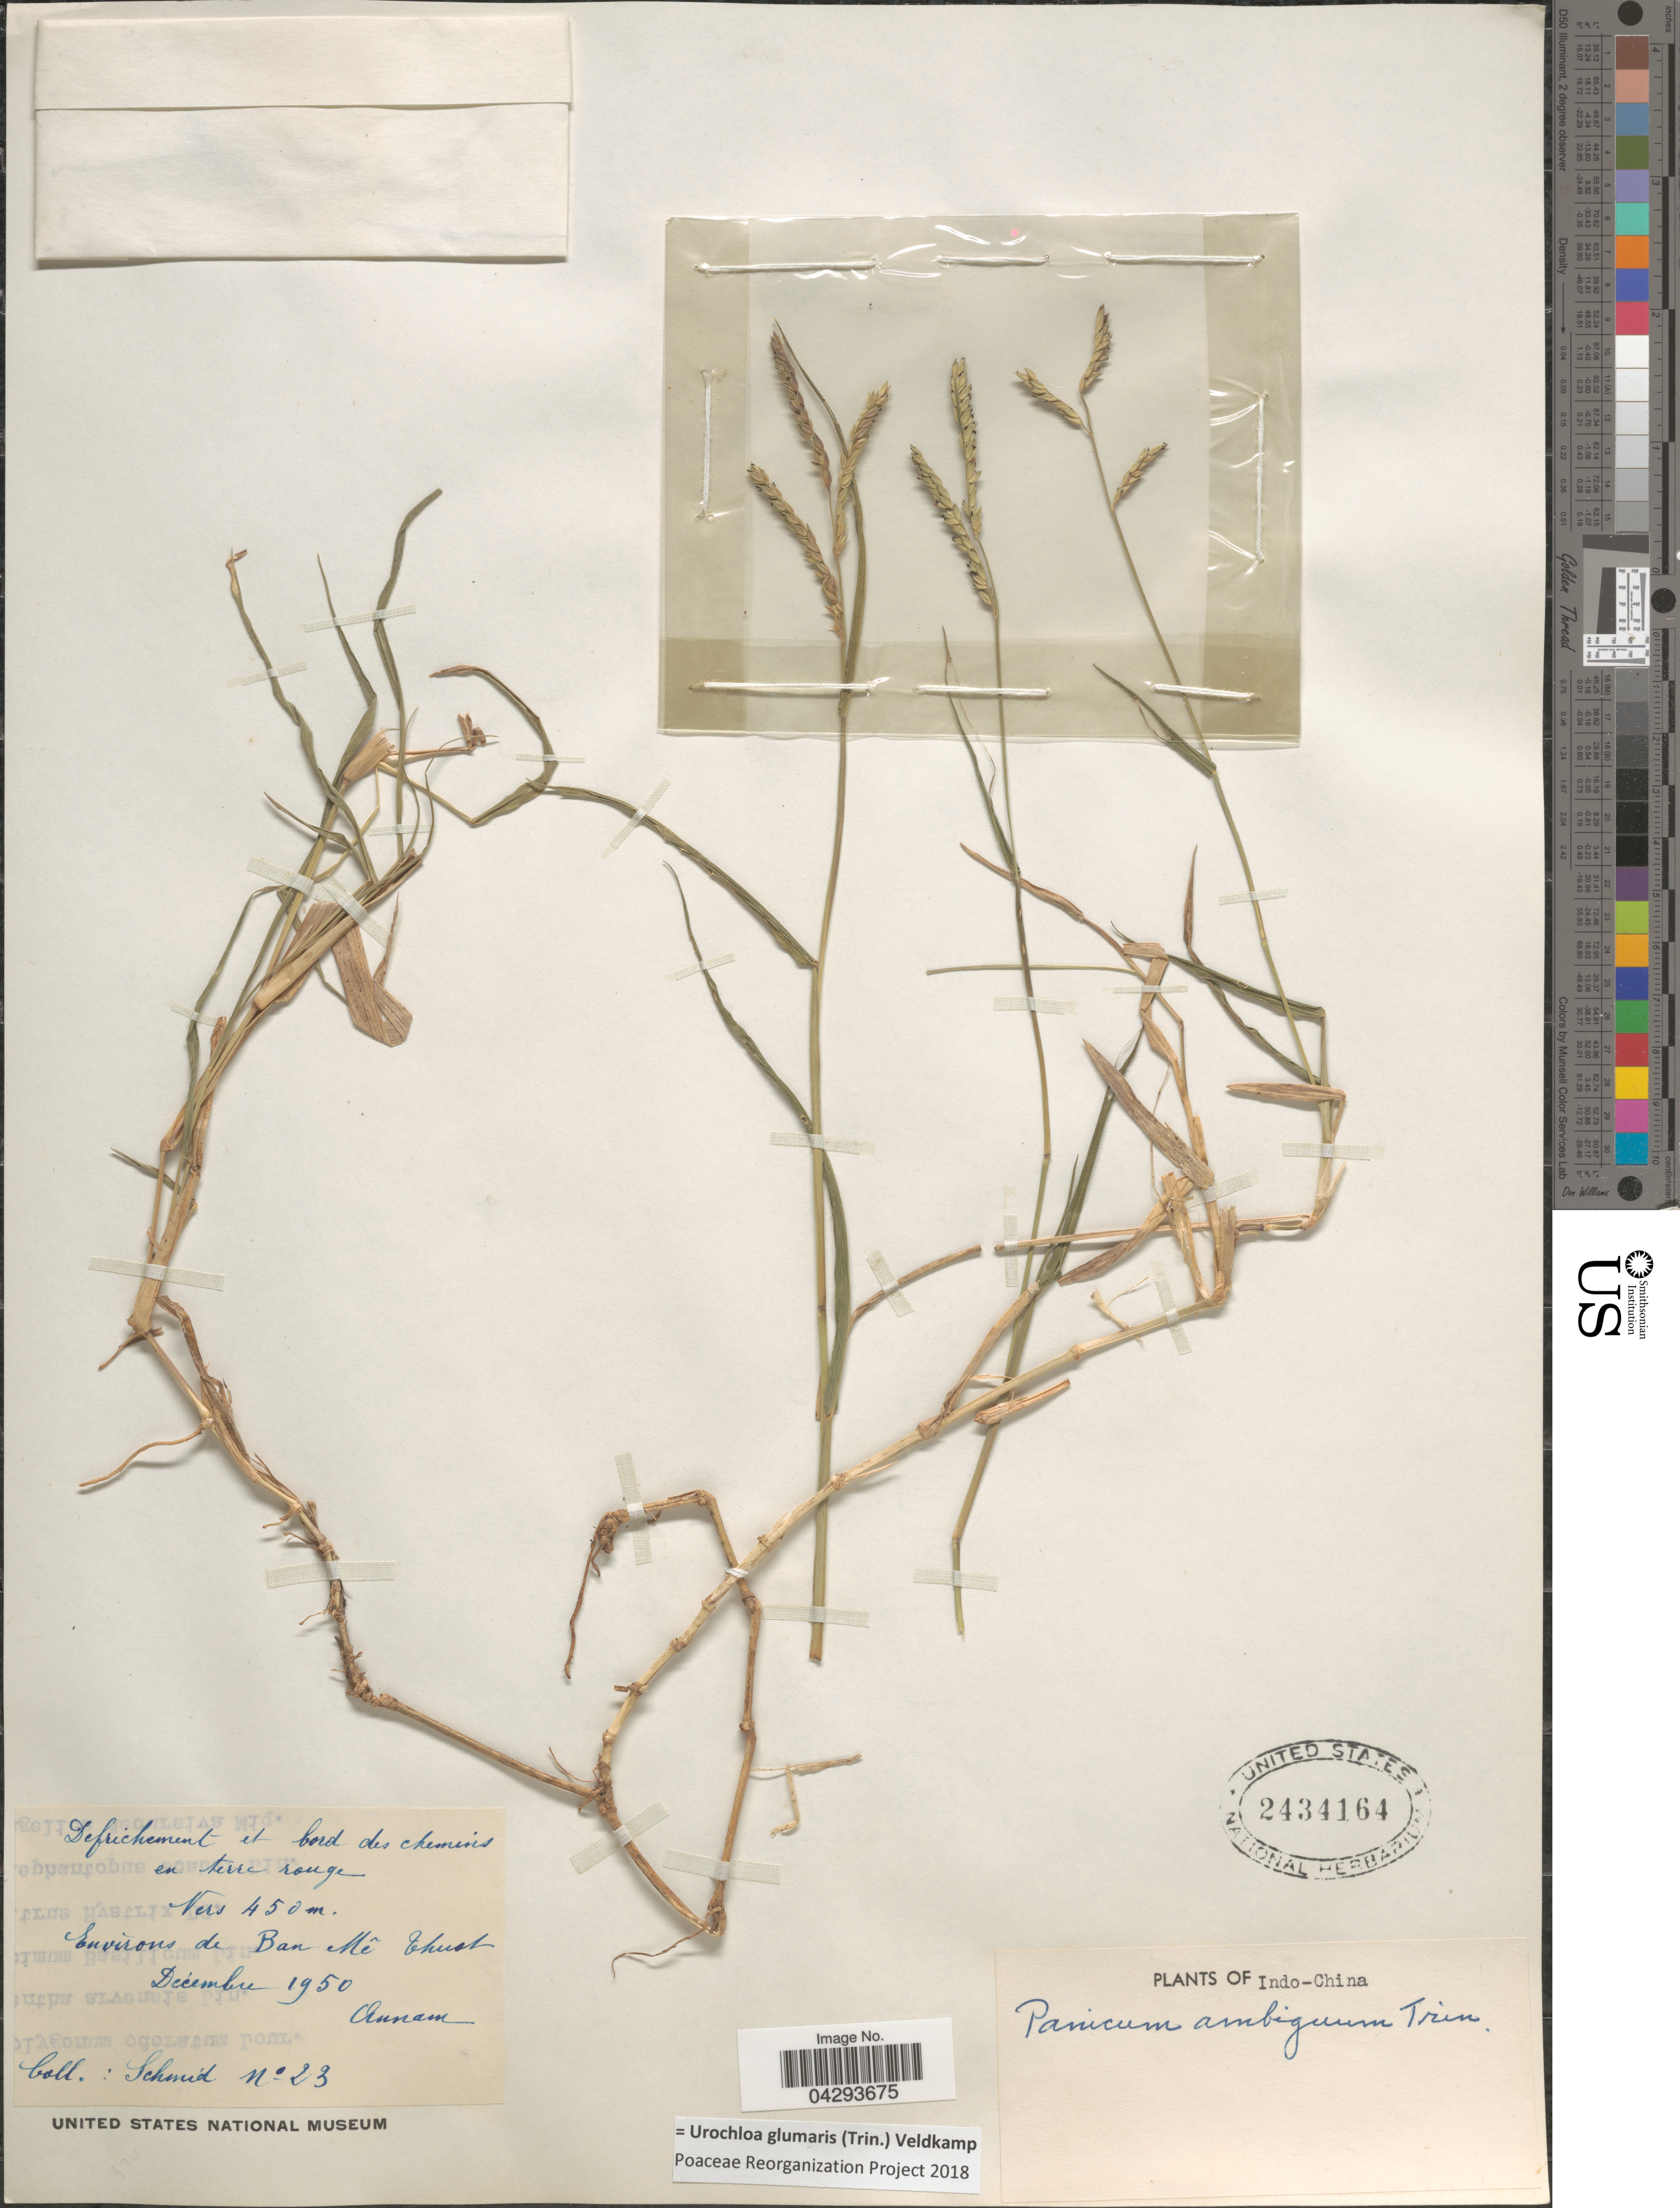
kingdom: Plantae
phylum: Tracheophyta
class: Liliopsida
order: Poales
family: Poaceae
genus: Urochloa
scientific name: Urochloa glumaris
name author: (Trin.) Veldkamp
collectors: Schmid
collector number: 23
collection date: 1950-12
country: Vietnam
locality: Environs de Ban Mê Thust. Annam.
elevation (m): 450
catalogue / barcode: US 2434164